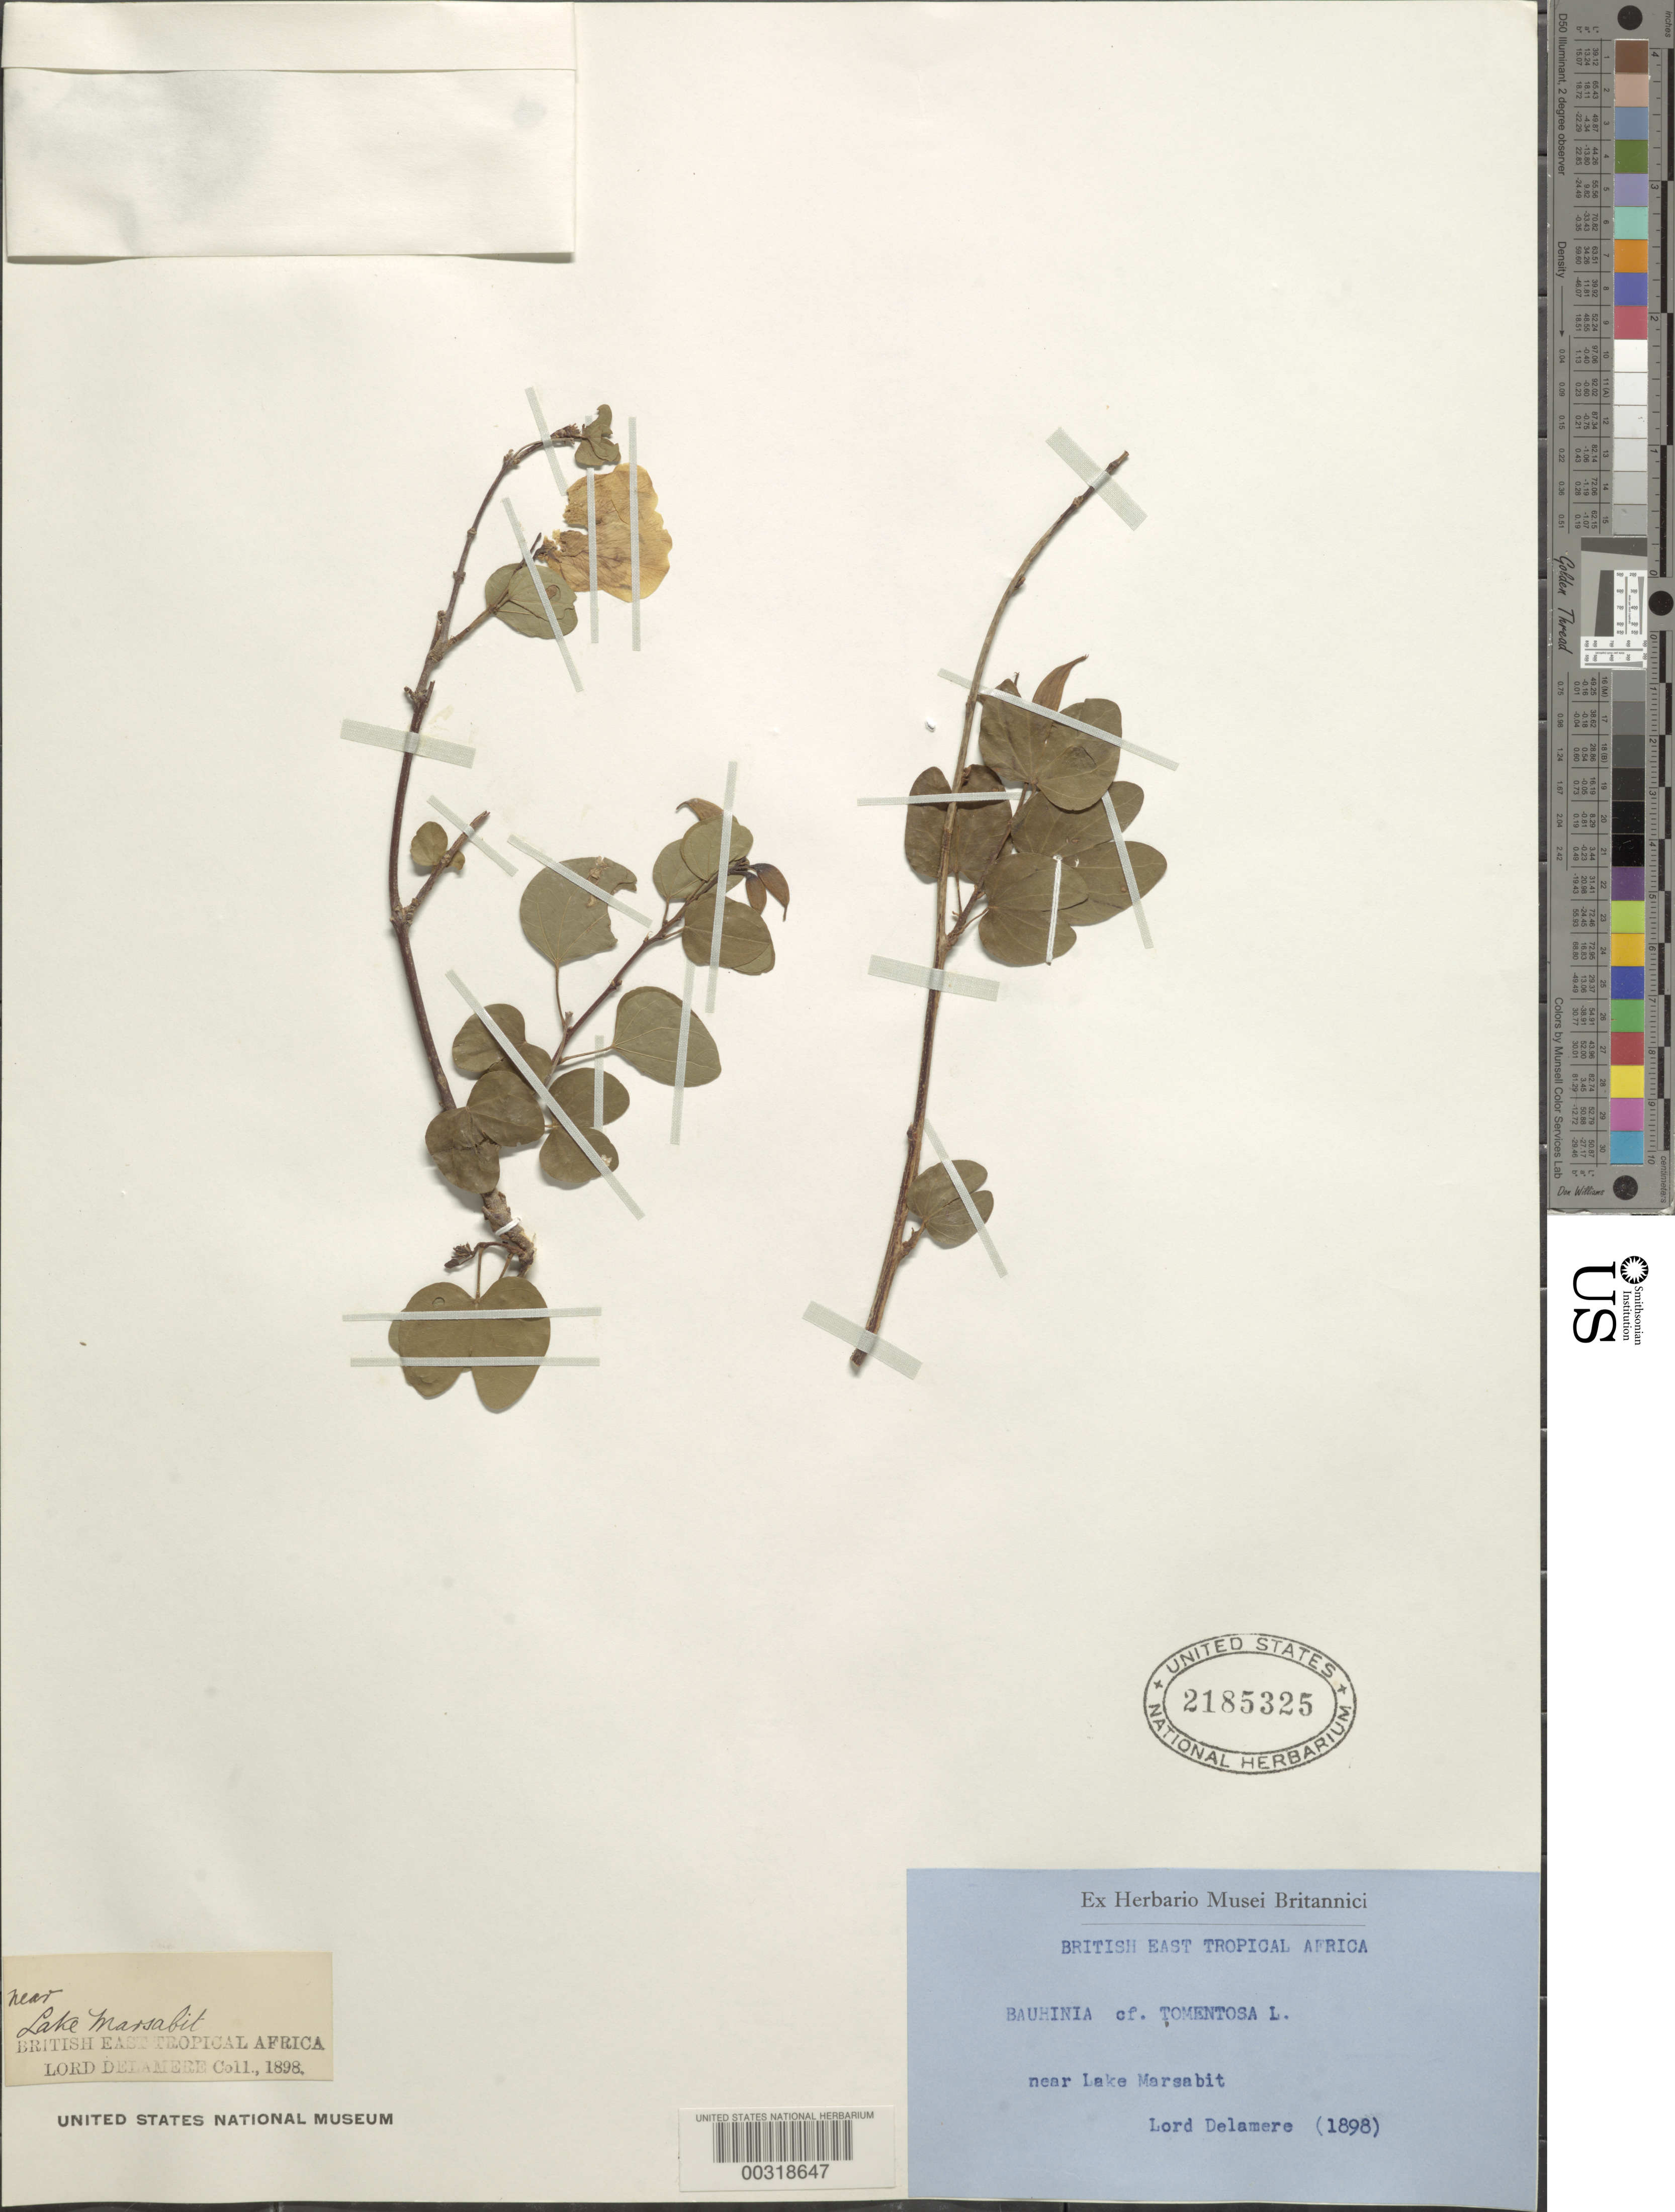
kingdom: Plantae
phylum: Tracheophyta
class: Magnoliopsida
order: Fabales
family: Fabaceae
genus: Bauhinia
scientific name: Bauhinia tomentosa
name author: L.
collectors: L. Delamere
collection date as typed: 1898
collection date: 1898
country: Kenya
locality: Near lake marsabit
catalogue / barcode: US 2185325